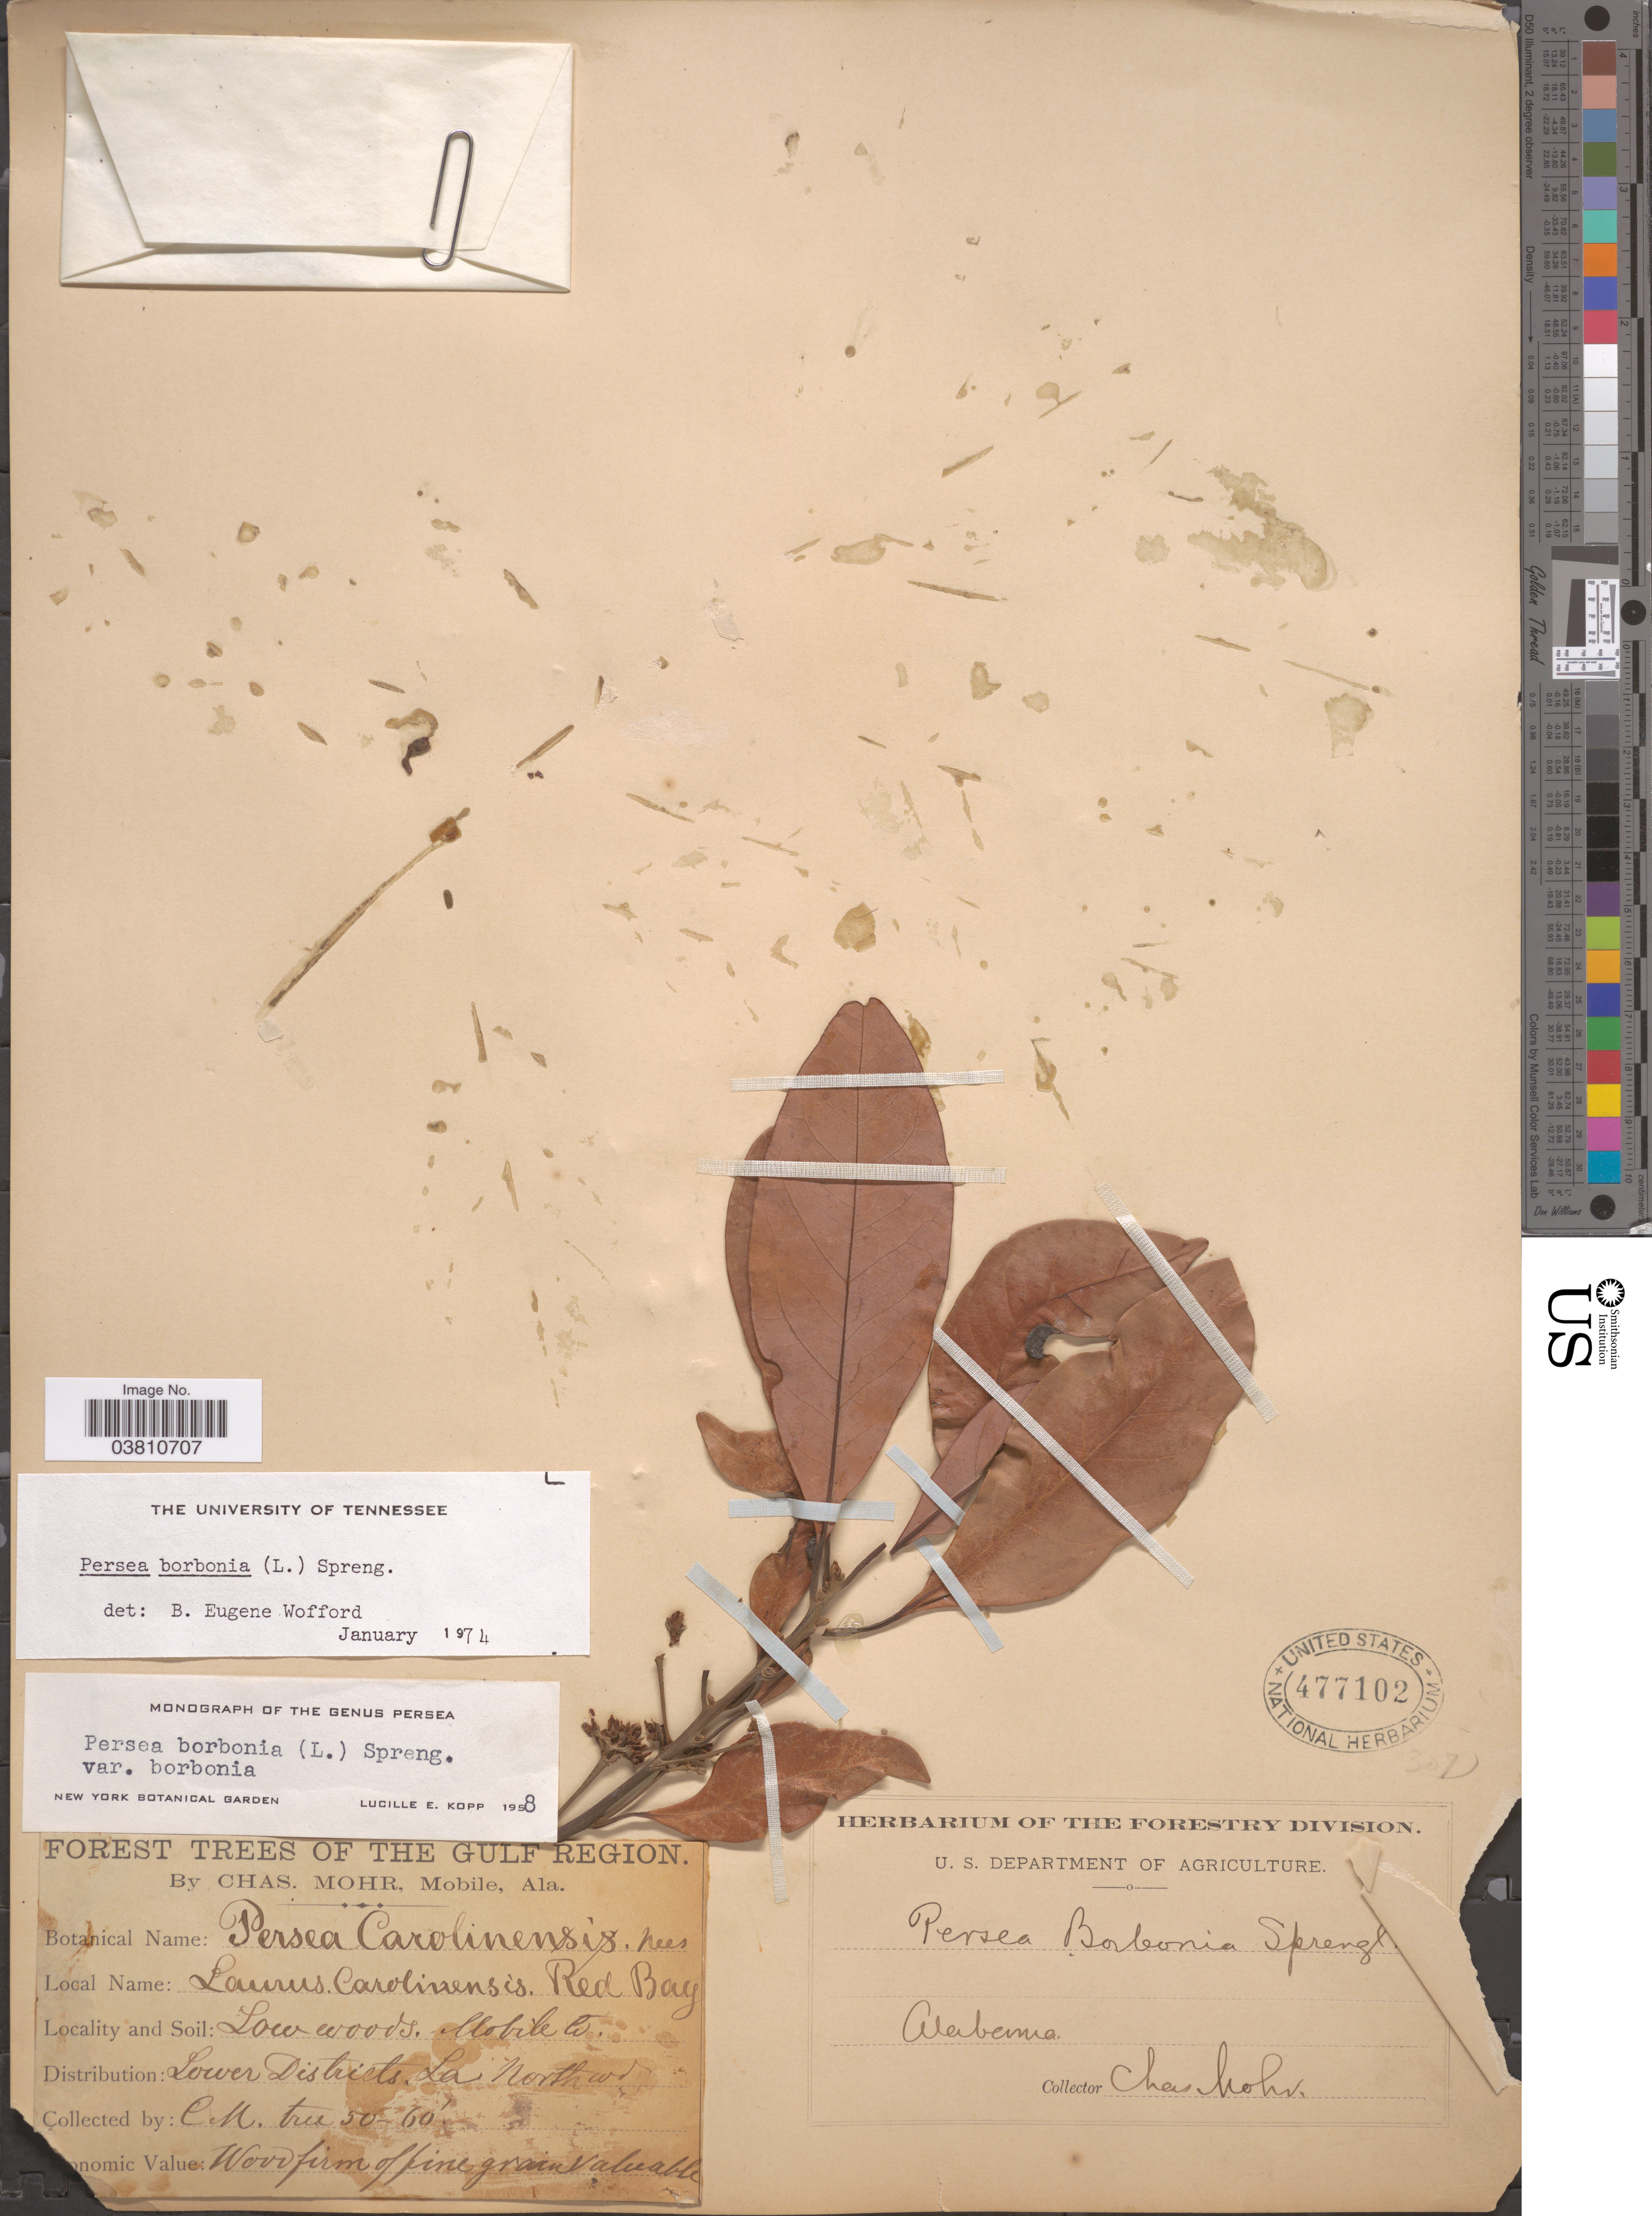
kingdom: Plantae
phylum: Tracheophyta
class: Magnoliopsida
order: Laurales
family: Lauraceae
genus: Persea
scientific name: Persea borbonia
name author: (L.) Spreng.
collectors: Mohr, C. T. (herbarium)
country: United States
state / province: Alabama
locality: The Gulf Region. Mobile Co. Lower District. La Northwd.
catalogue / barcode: US 477102